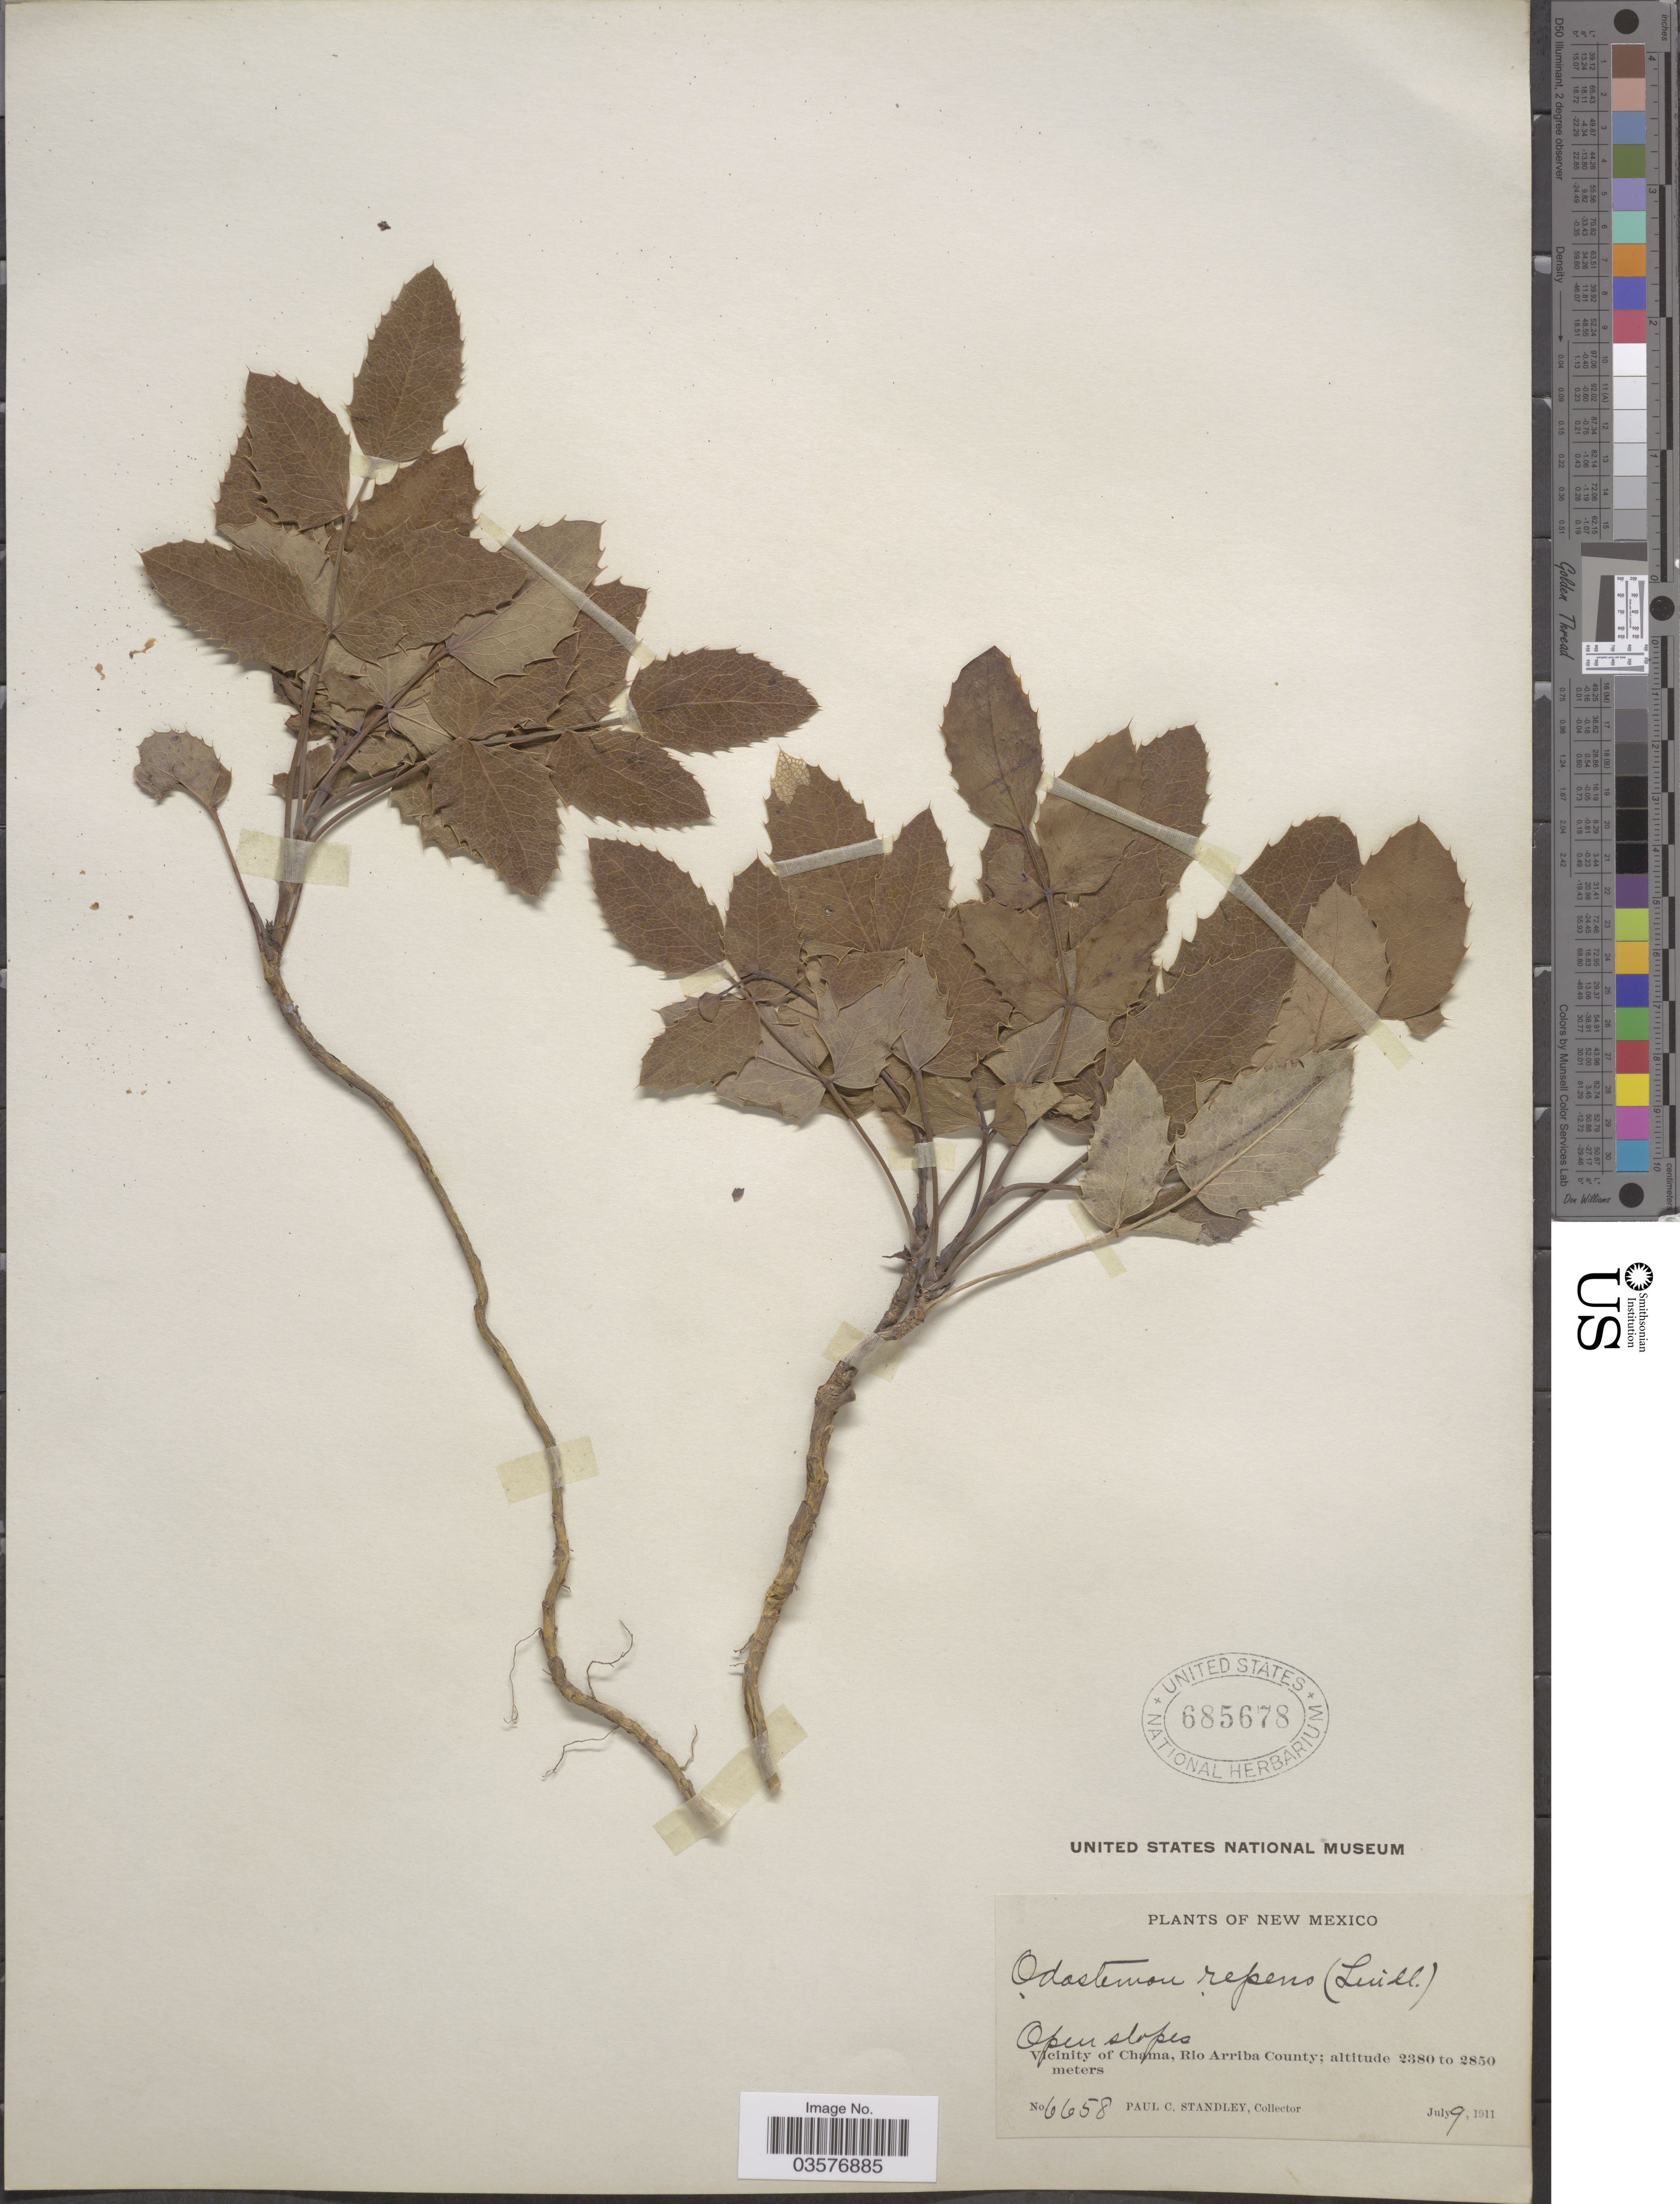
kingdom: Plantae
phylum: Tracheophyta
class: Magnoliopsida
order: Ranunculales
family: Berberidaceae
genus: Mahonia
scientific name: Mahonia repens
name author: (Lindl.) G. Don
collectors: P. C. Standley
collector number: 6658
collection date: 1911-07-09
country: United States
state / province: New Mexico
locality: Vicinity of Chama, Rio Arriba County.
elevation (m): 2380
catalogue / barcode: US 685678